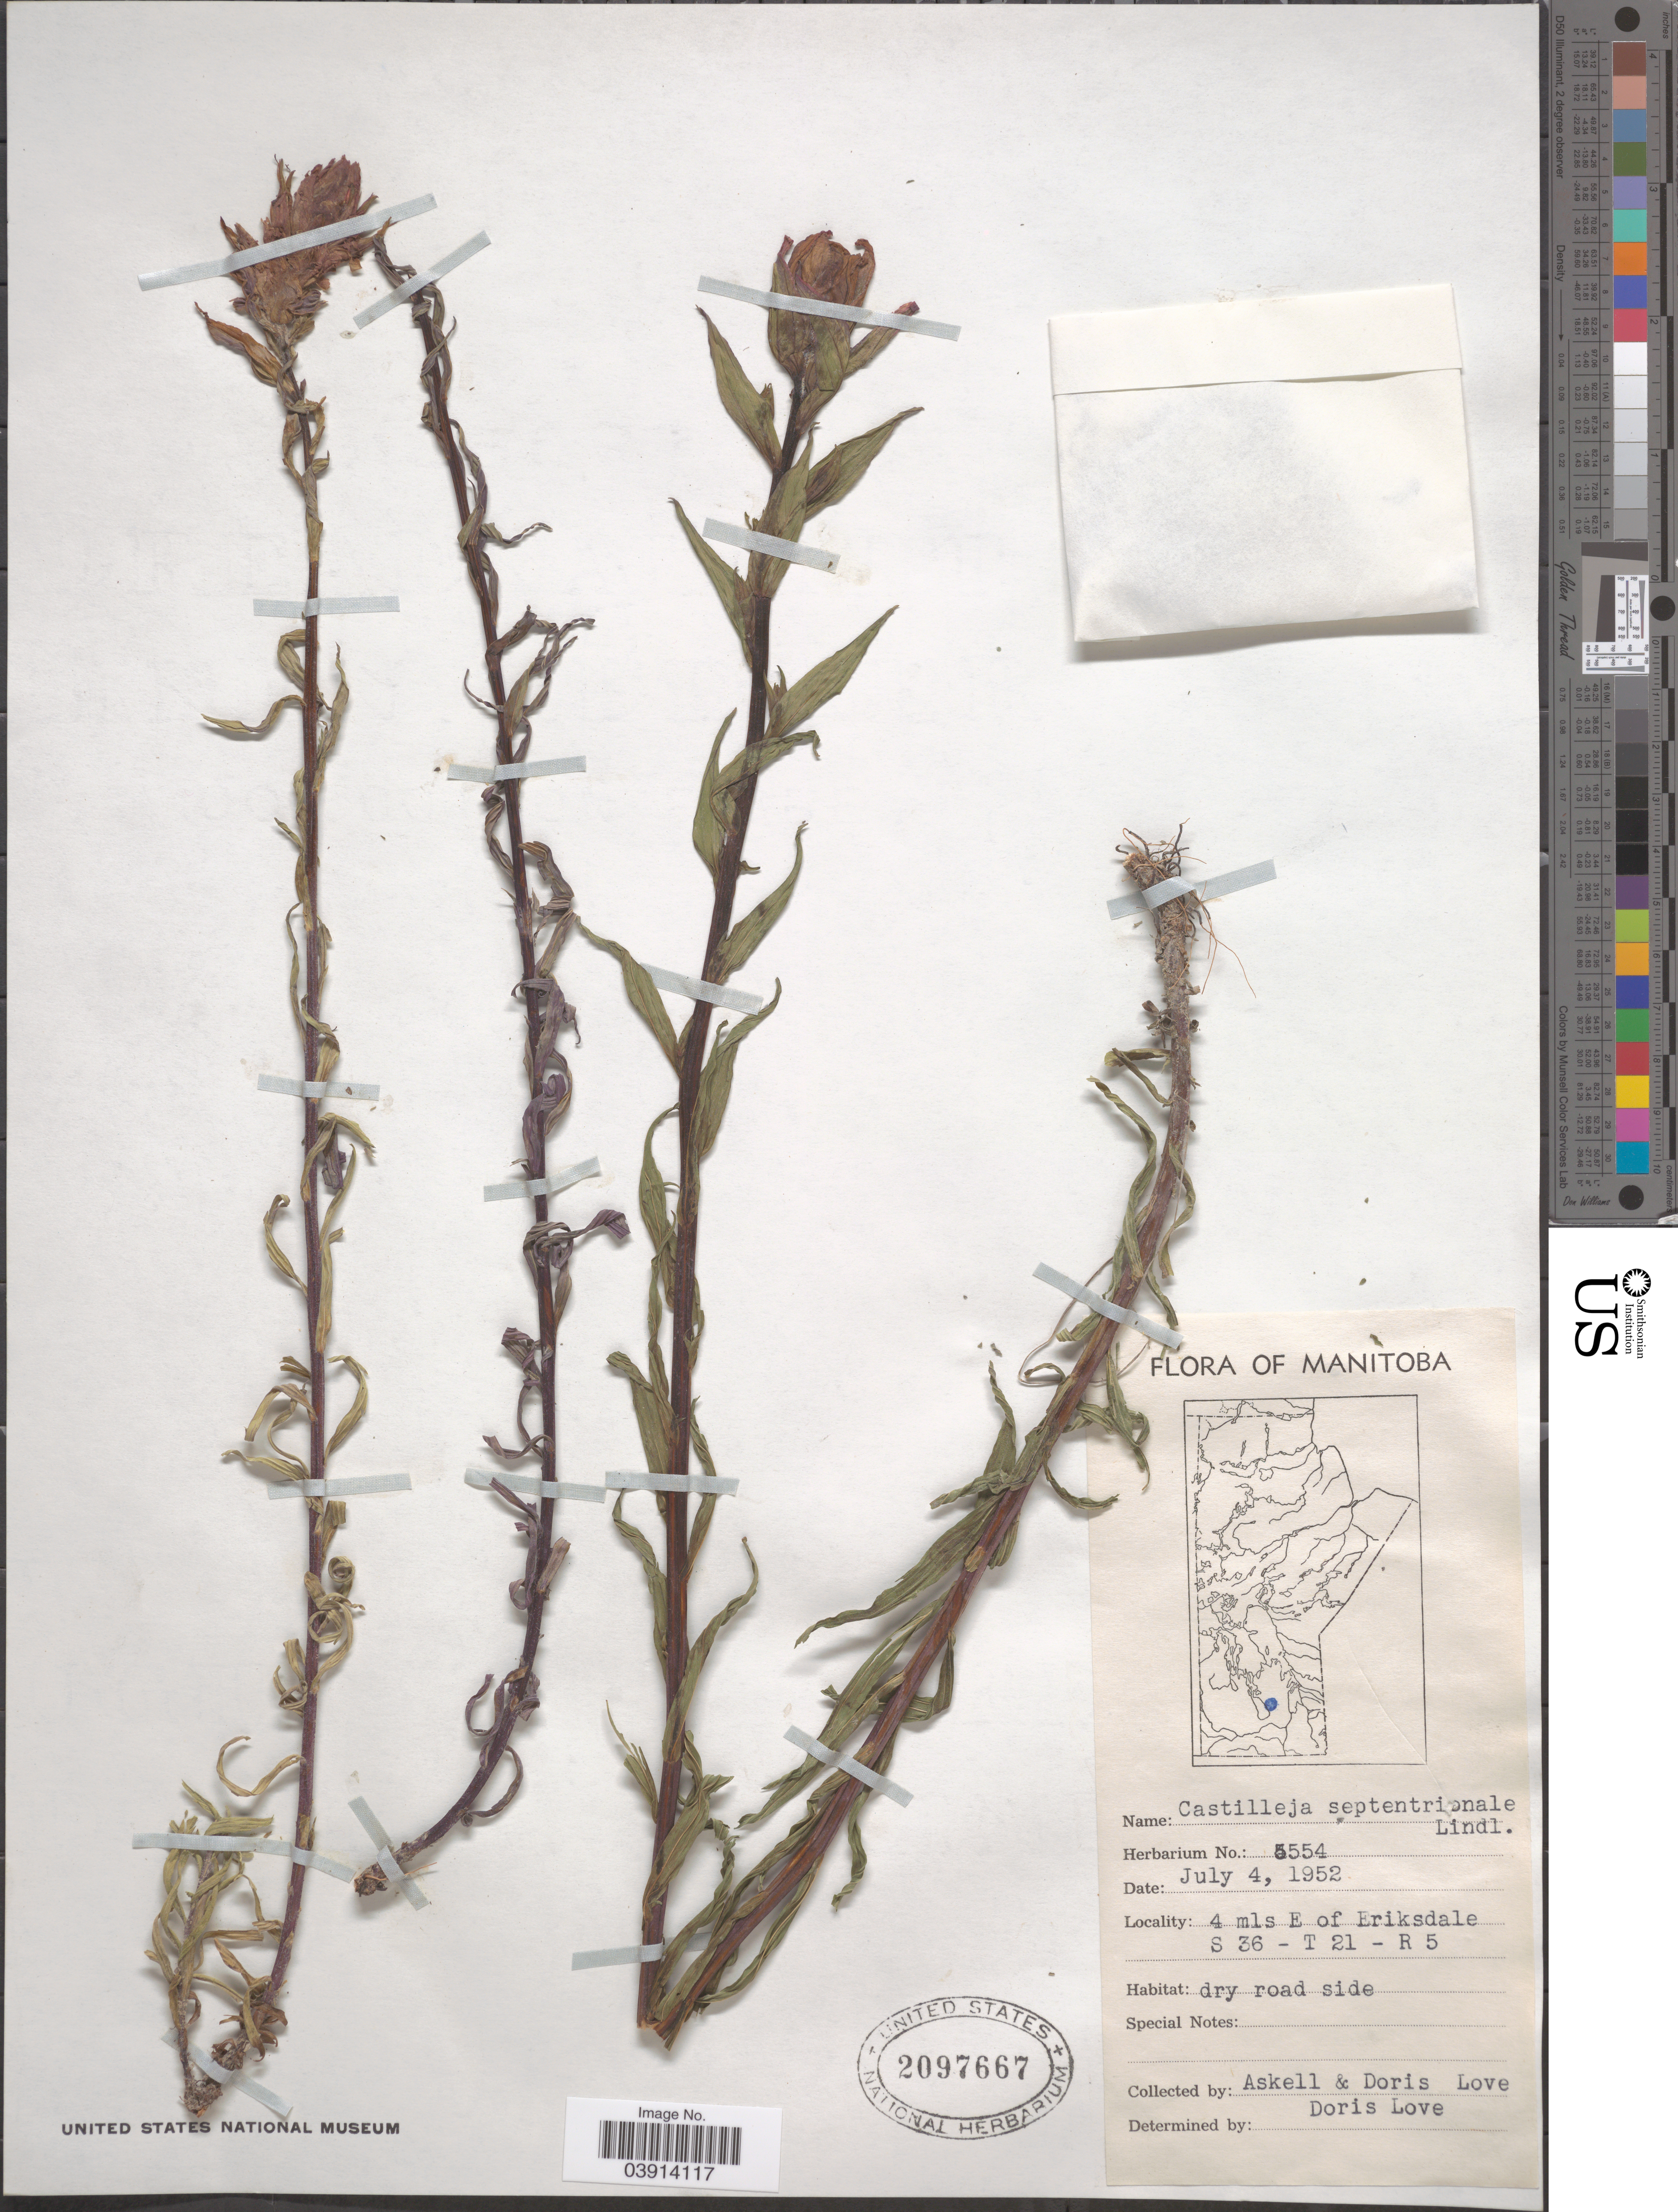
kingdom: Plantae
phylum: Tracheophyta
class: Magnoliopsida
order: Lamiales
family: Orobanchaceae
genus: Castilleja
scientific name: Castilleja septentrionalis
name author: Lindl.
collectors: Á. Löve & D. Löve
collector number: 5554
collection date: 1952-07-04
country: Canada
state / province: Manitoba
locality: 4 mls E of Eriksdale S 36 -T 21- R 5.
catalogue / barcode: US 2097667